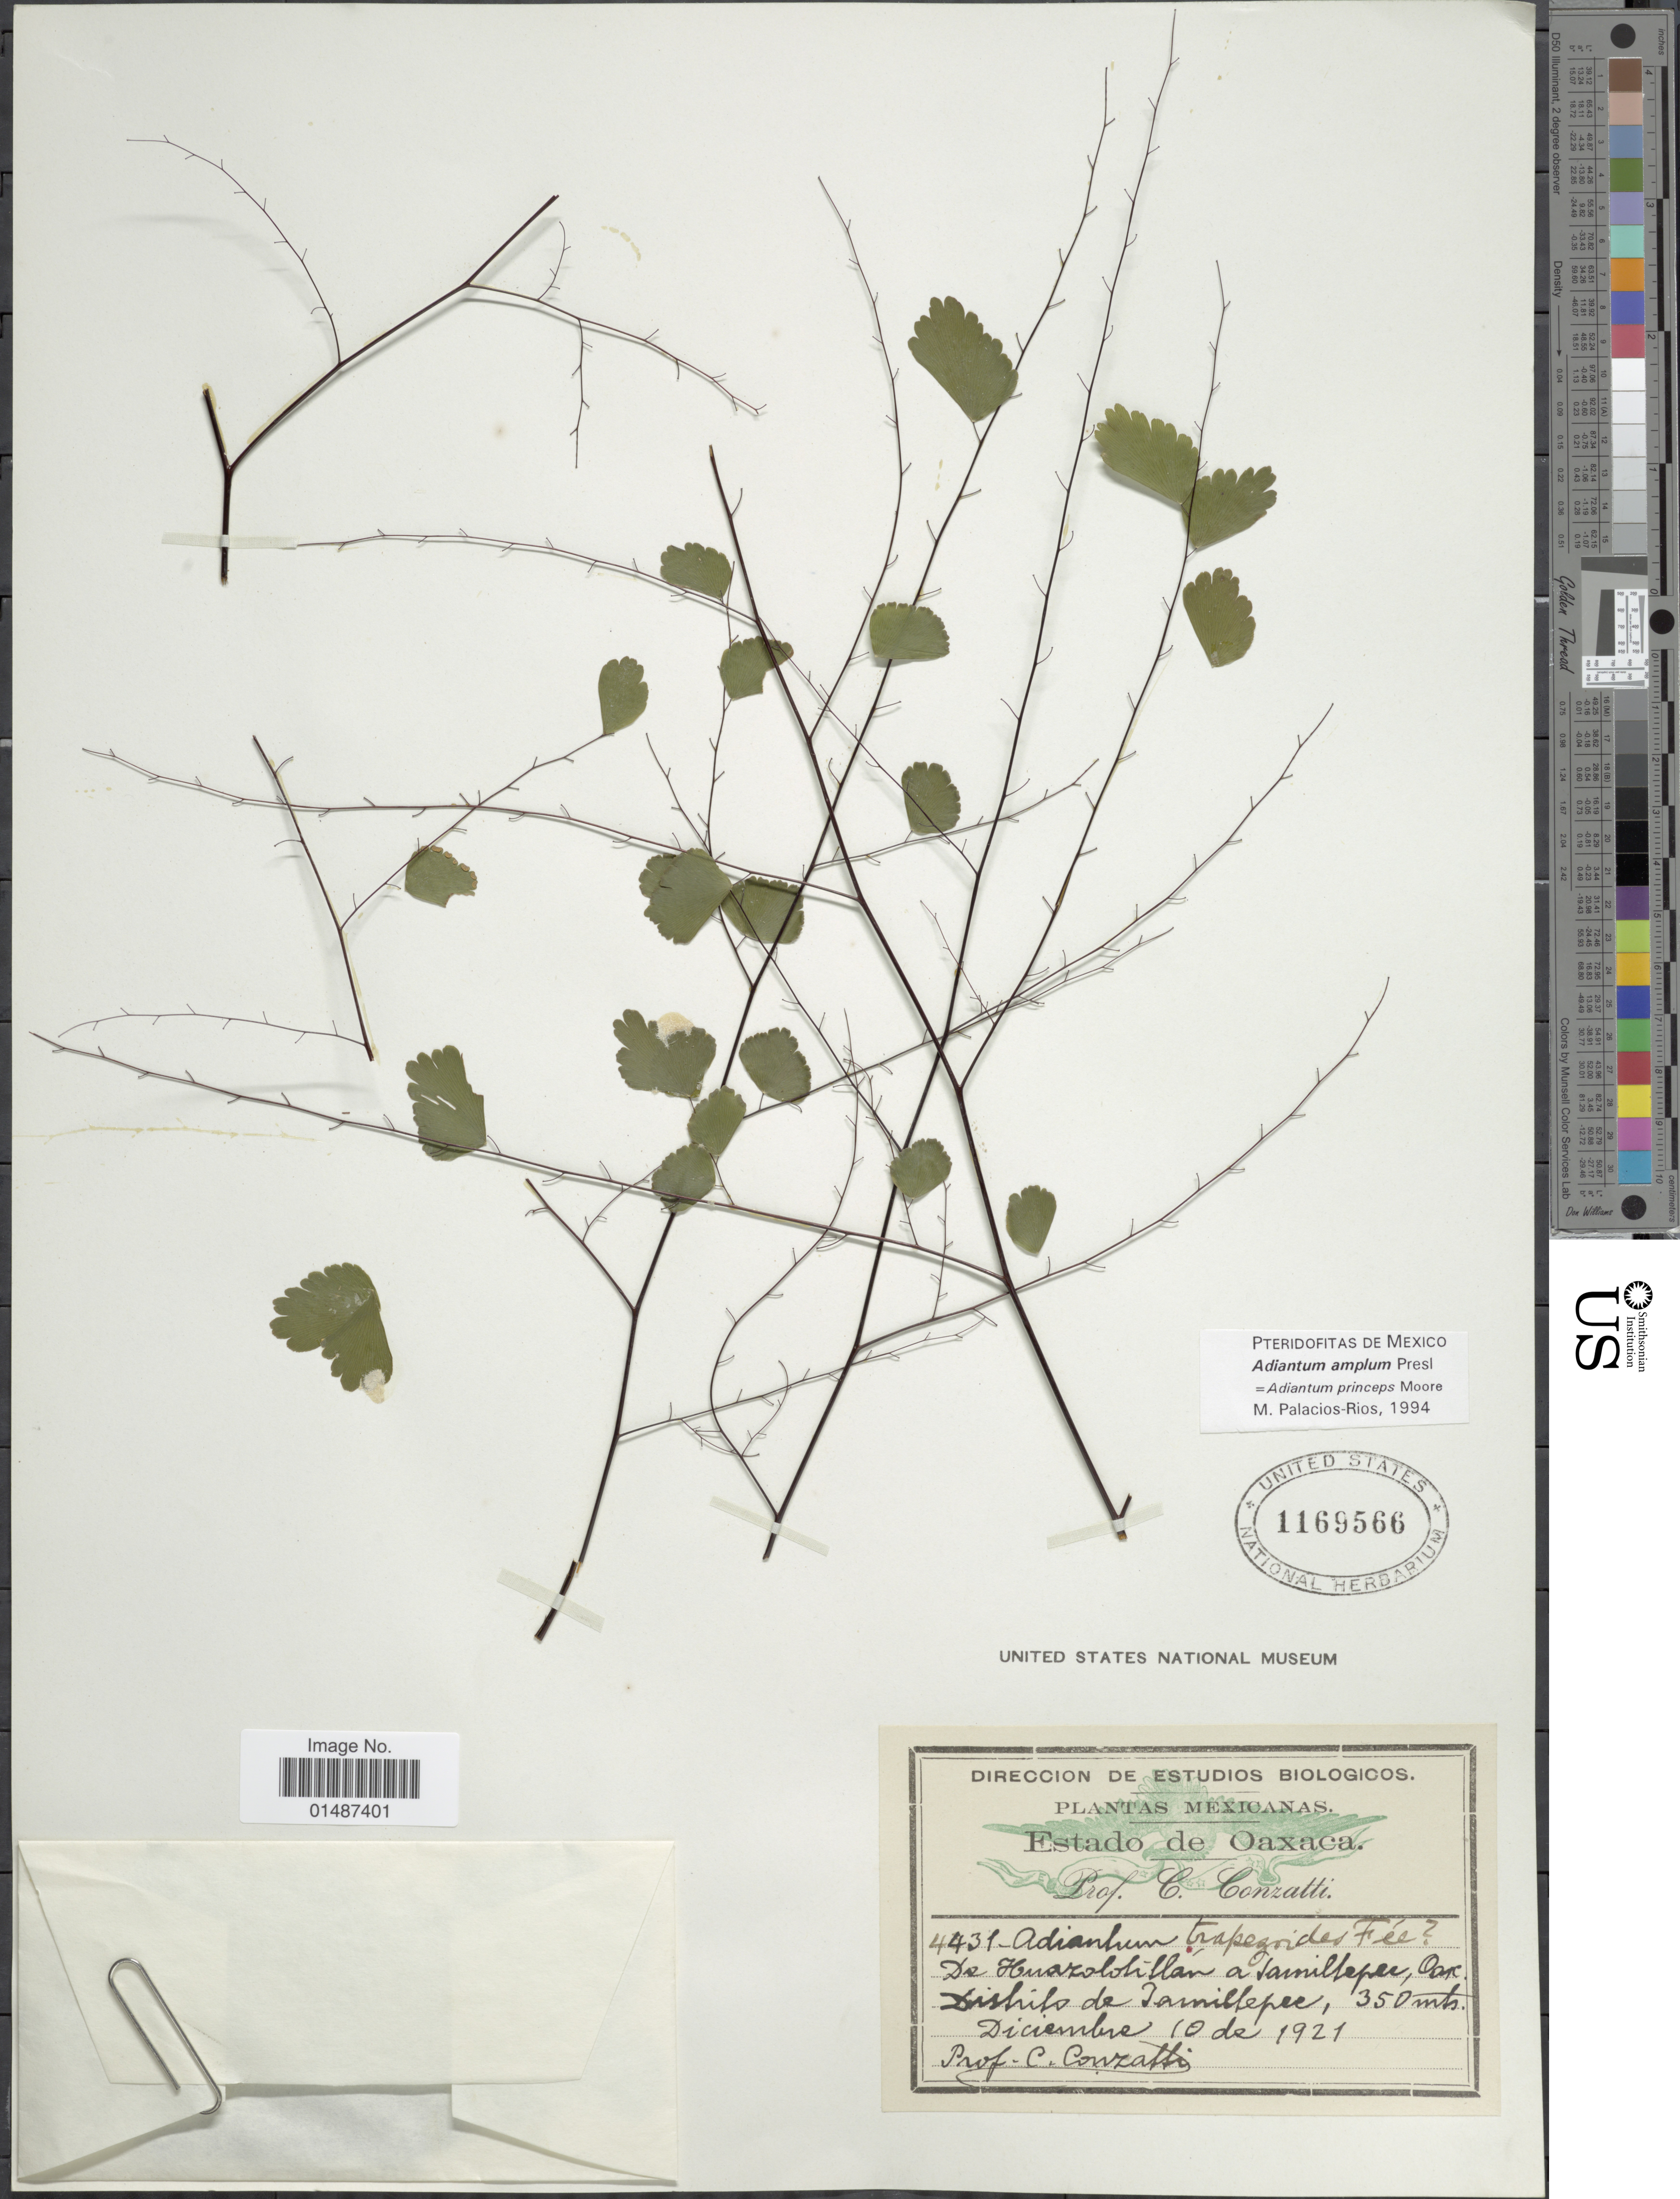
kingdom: Plantae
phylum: Tracheophyta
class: Polypodiopsida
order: Polypodiales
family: Pteridaceae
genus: Adiantum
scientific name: Adiantum amplum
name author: C. Presl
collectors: C. Conzatti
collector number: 4431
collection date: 1921-12-10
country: Mexico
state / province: Oaxaca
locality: De Huazolotitlan a Jamiltepec Distrito de Jamiltepec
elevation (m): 350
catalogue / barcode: US 1169566